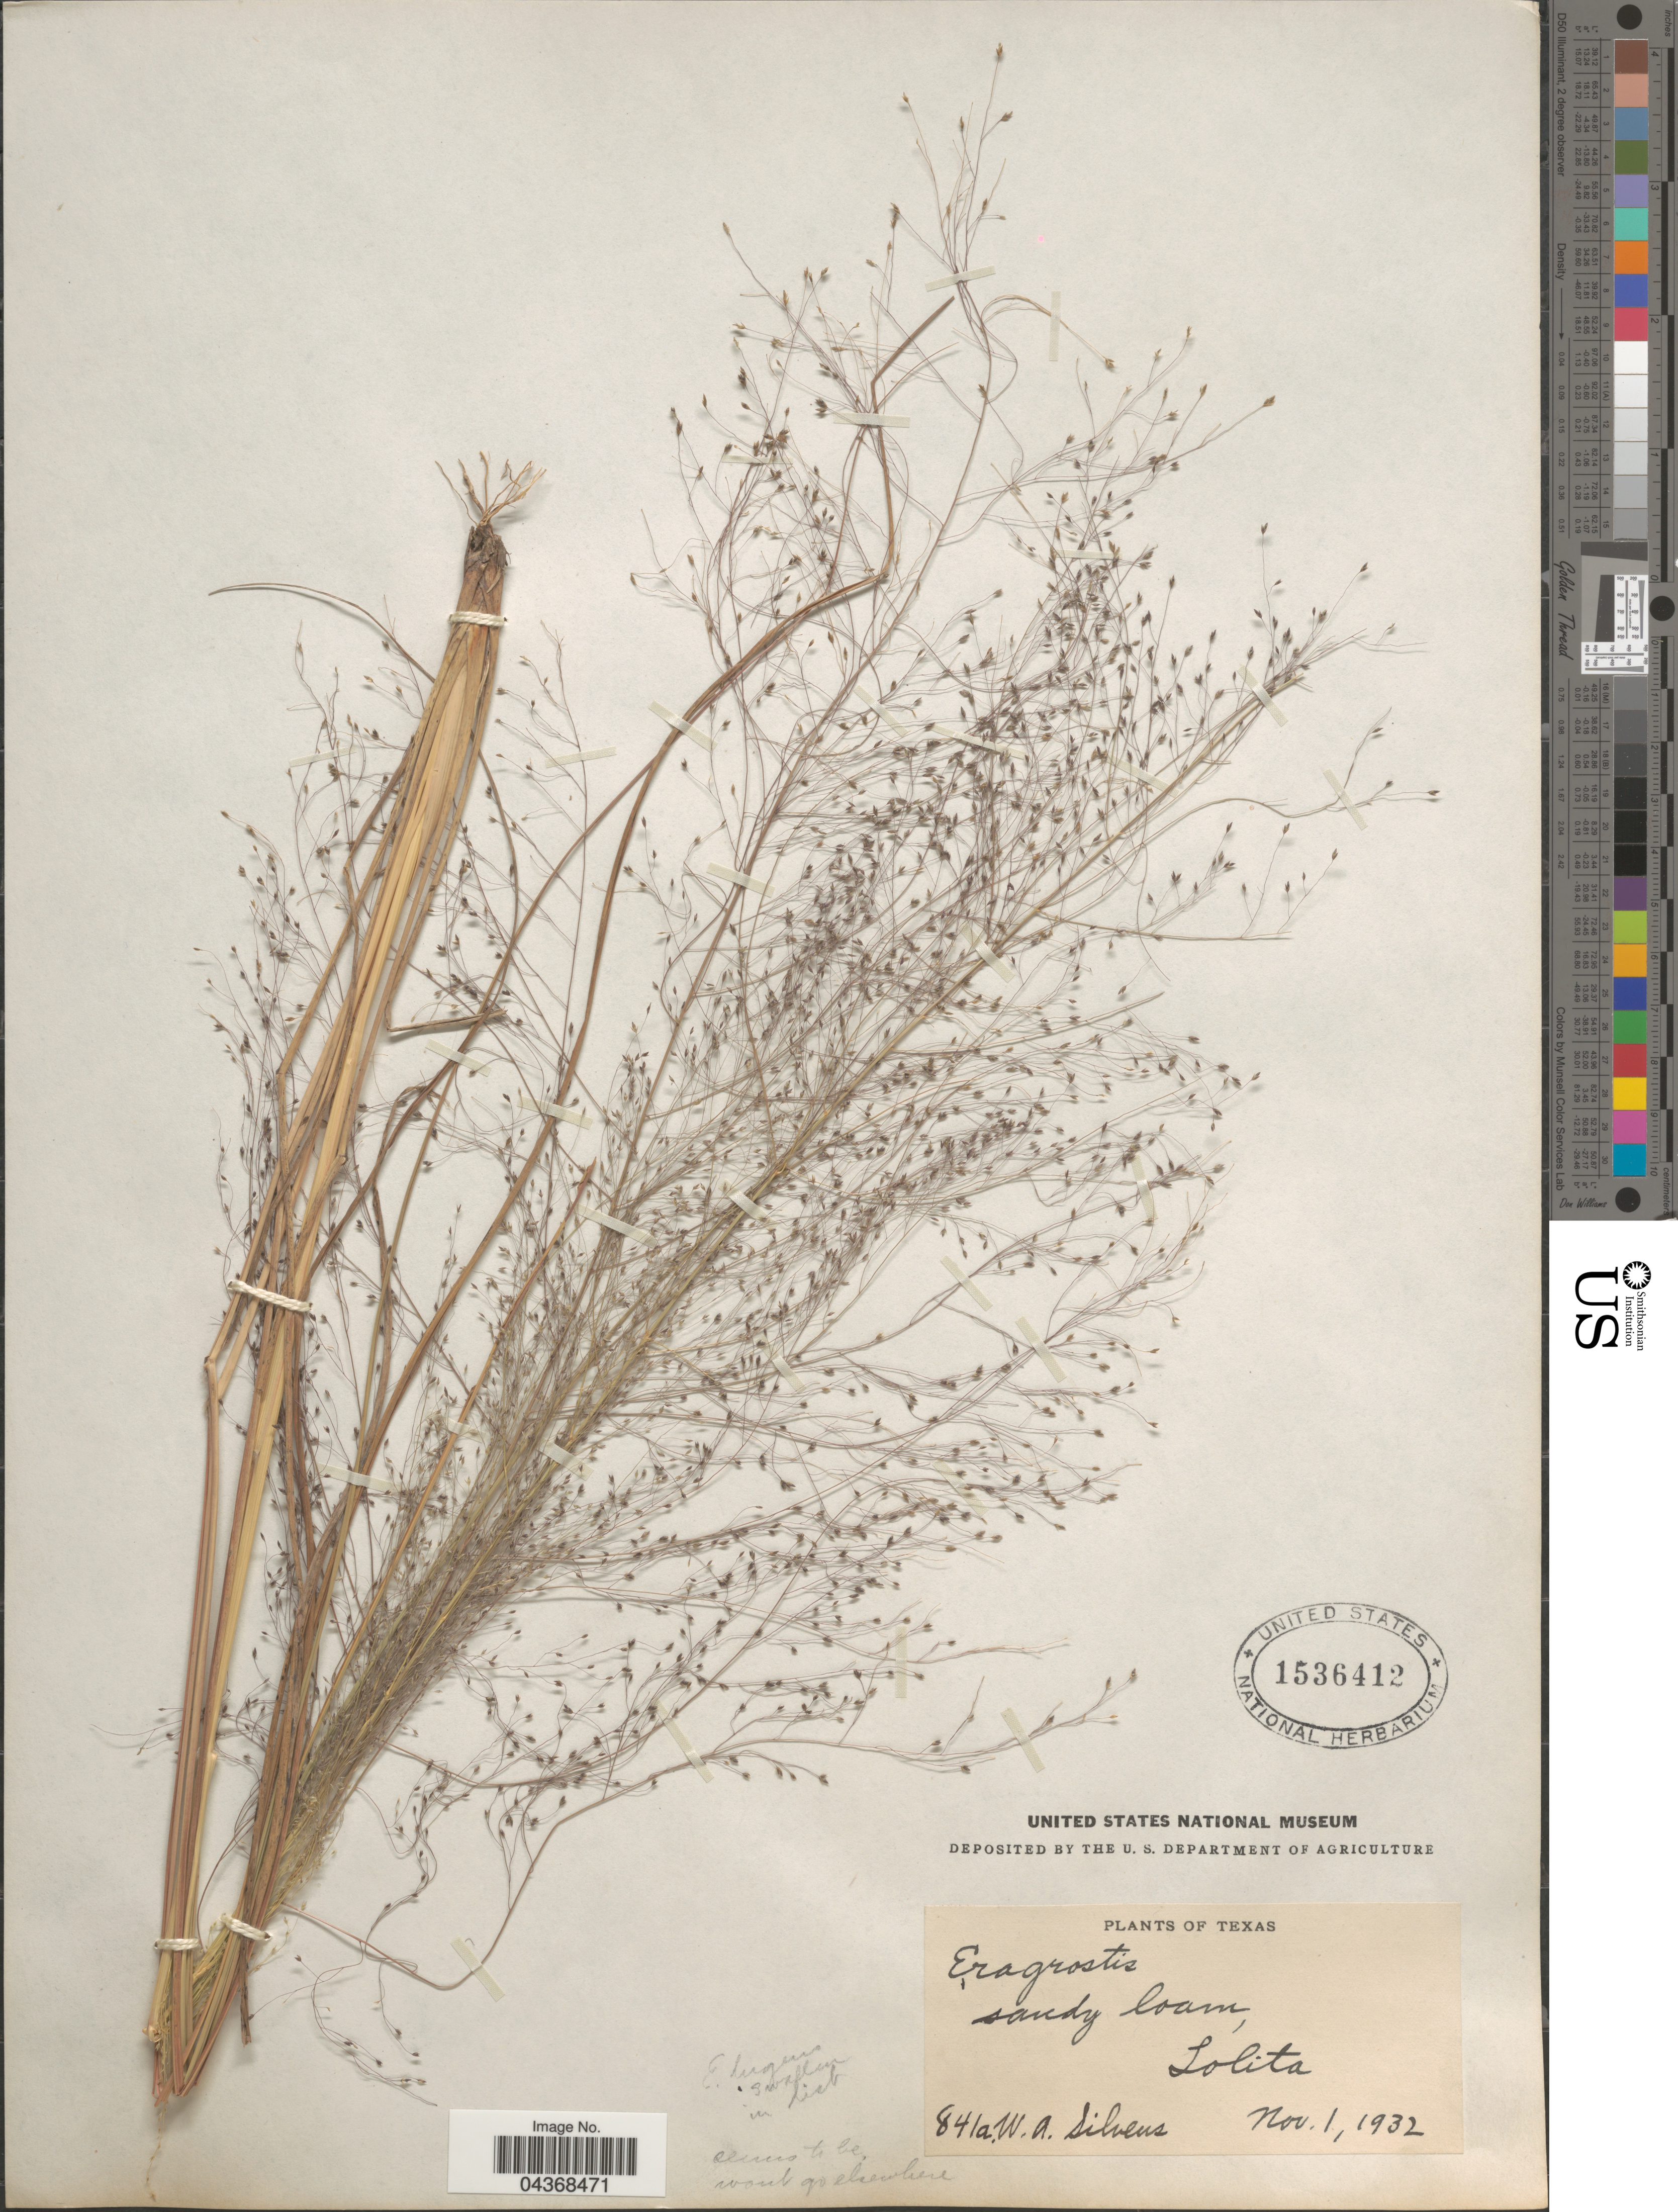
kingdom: Plantae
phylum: Tracheophyta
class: Liliopsida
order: Poales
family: Poaceae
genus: Eragrostis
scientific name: Eragrostis hirsuta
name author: (Michx.) Nees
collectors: W. Silveus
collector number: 841a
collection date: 1932-11-01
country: United States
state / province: Texas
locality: Lolita.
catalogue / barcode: US 1536412